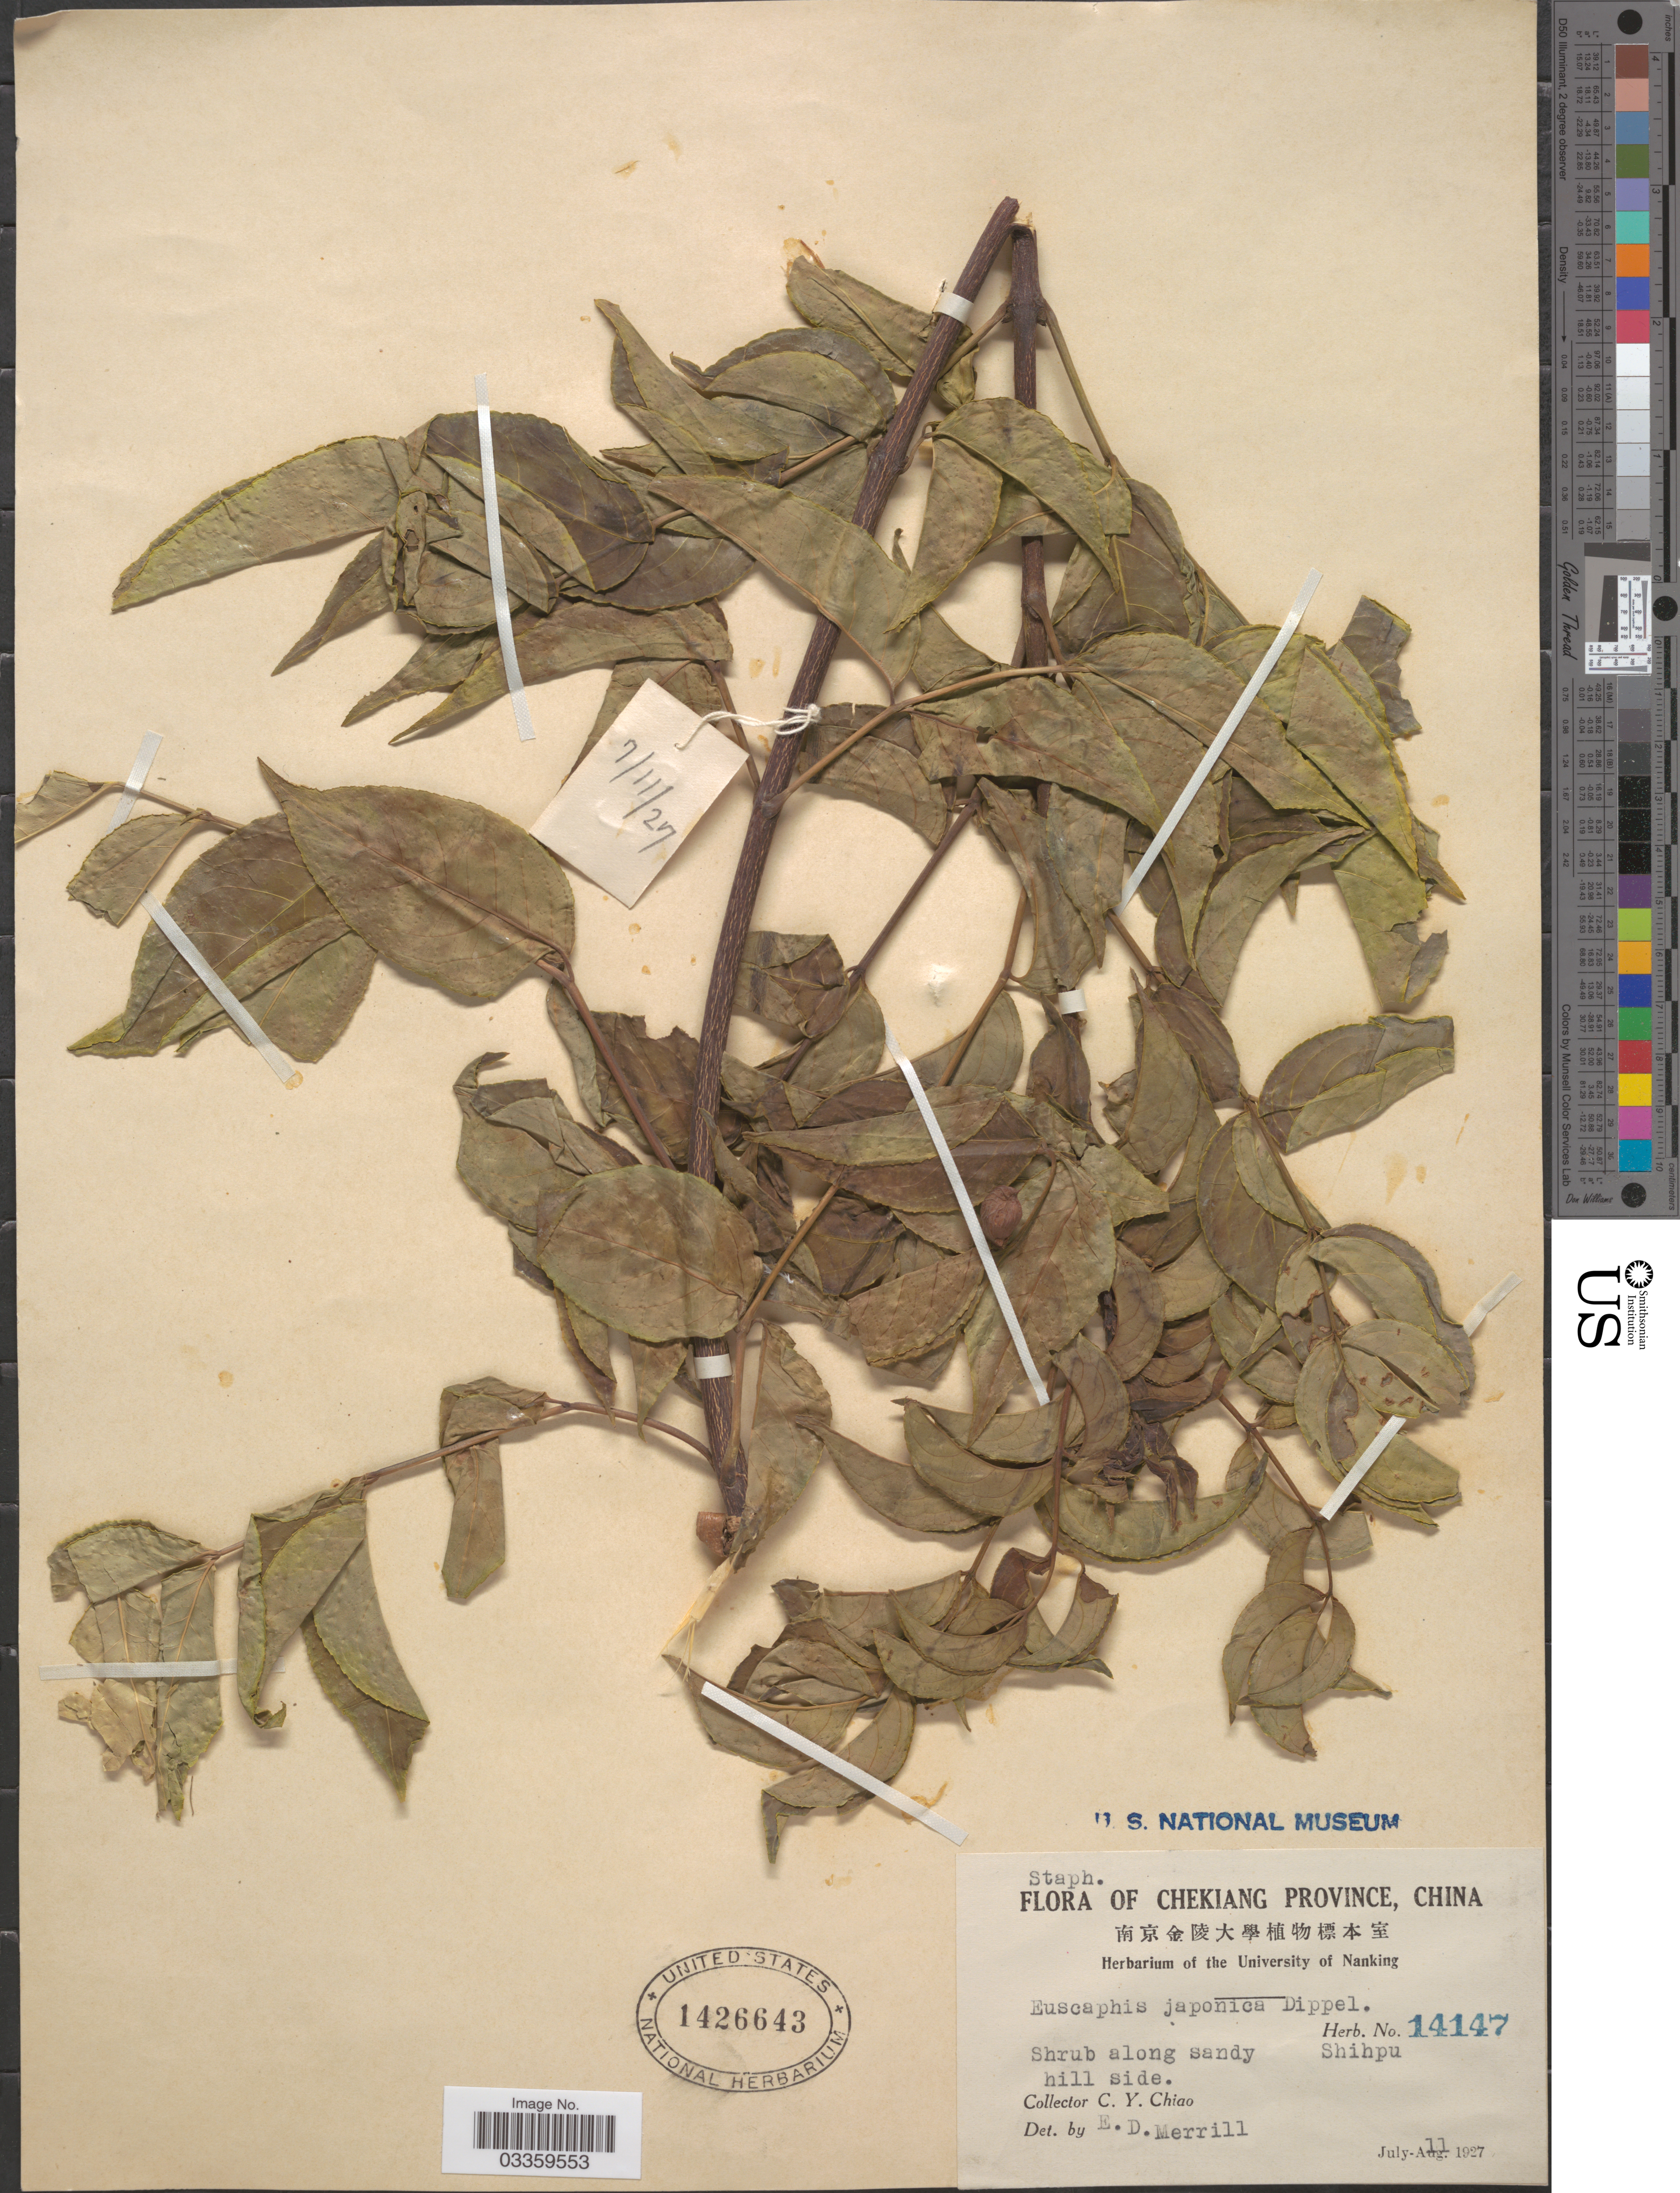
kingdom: Plantae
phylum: Tracheophyta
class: Magnoliopsida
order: Crossosomatales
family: Staphyleaceae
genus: Euscaphis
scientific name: Euscaphis japonica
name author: (Thunb.) Kanitz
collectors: C. Y. Chiao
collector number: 14147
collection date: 1927-07-11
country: China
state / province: Zhejiang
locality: Chekiang Province. Shihpu.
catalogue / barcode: US 1426643